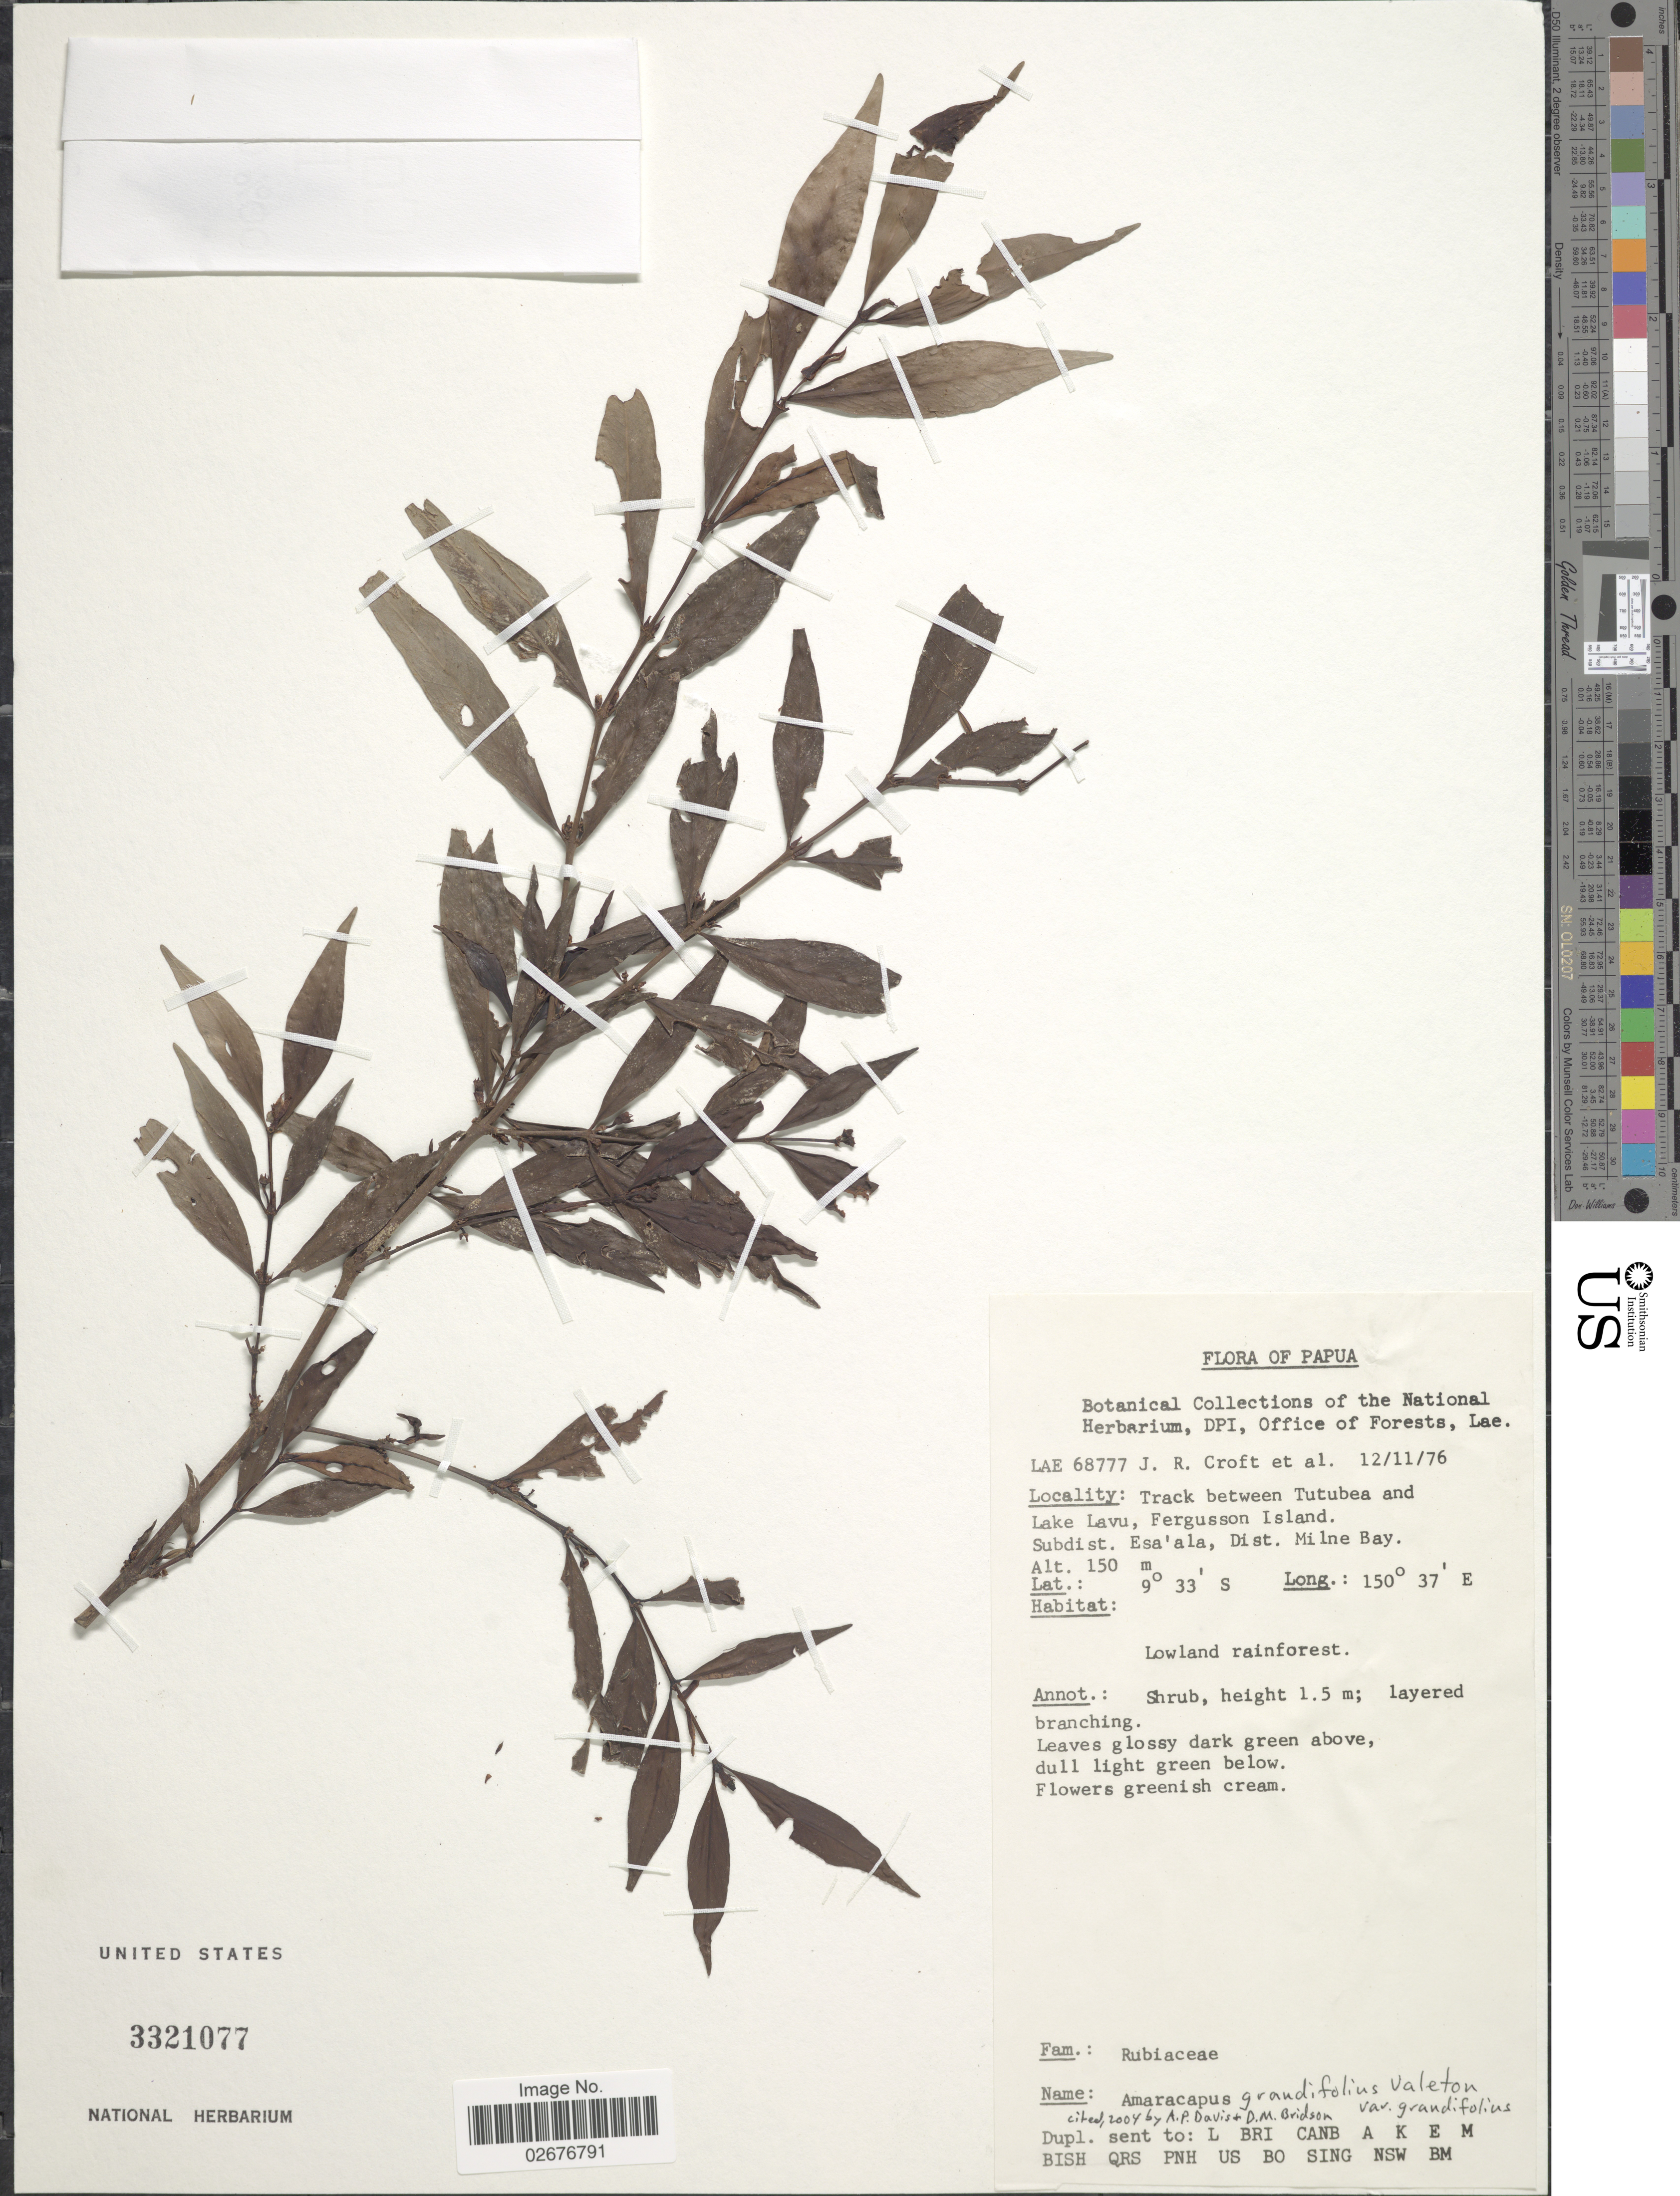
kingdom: Plantae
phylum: Tracheophyta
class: Magnoliopsida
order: Gentianales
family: Rubiaceae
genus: Amaracarpus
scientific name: Amaracarpus grandifolius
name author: Valeton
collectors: J. R. Croft & et al.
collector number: LAE68777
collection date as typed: Transcribed d/m/y: 12/11/76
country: Papua New Guinea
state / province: Milne Bay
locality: Papua, track between Tutubea and Lake Lavu, Fergusson Island, Subdist. Esa'ala, lowland rainforest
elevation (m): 150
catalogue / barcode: US 3321077